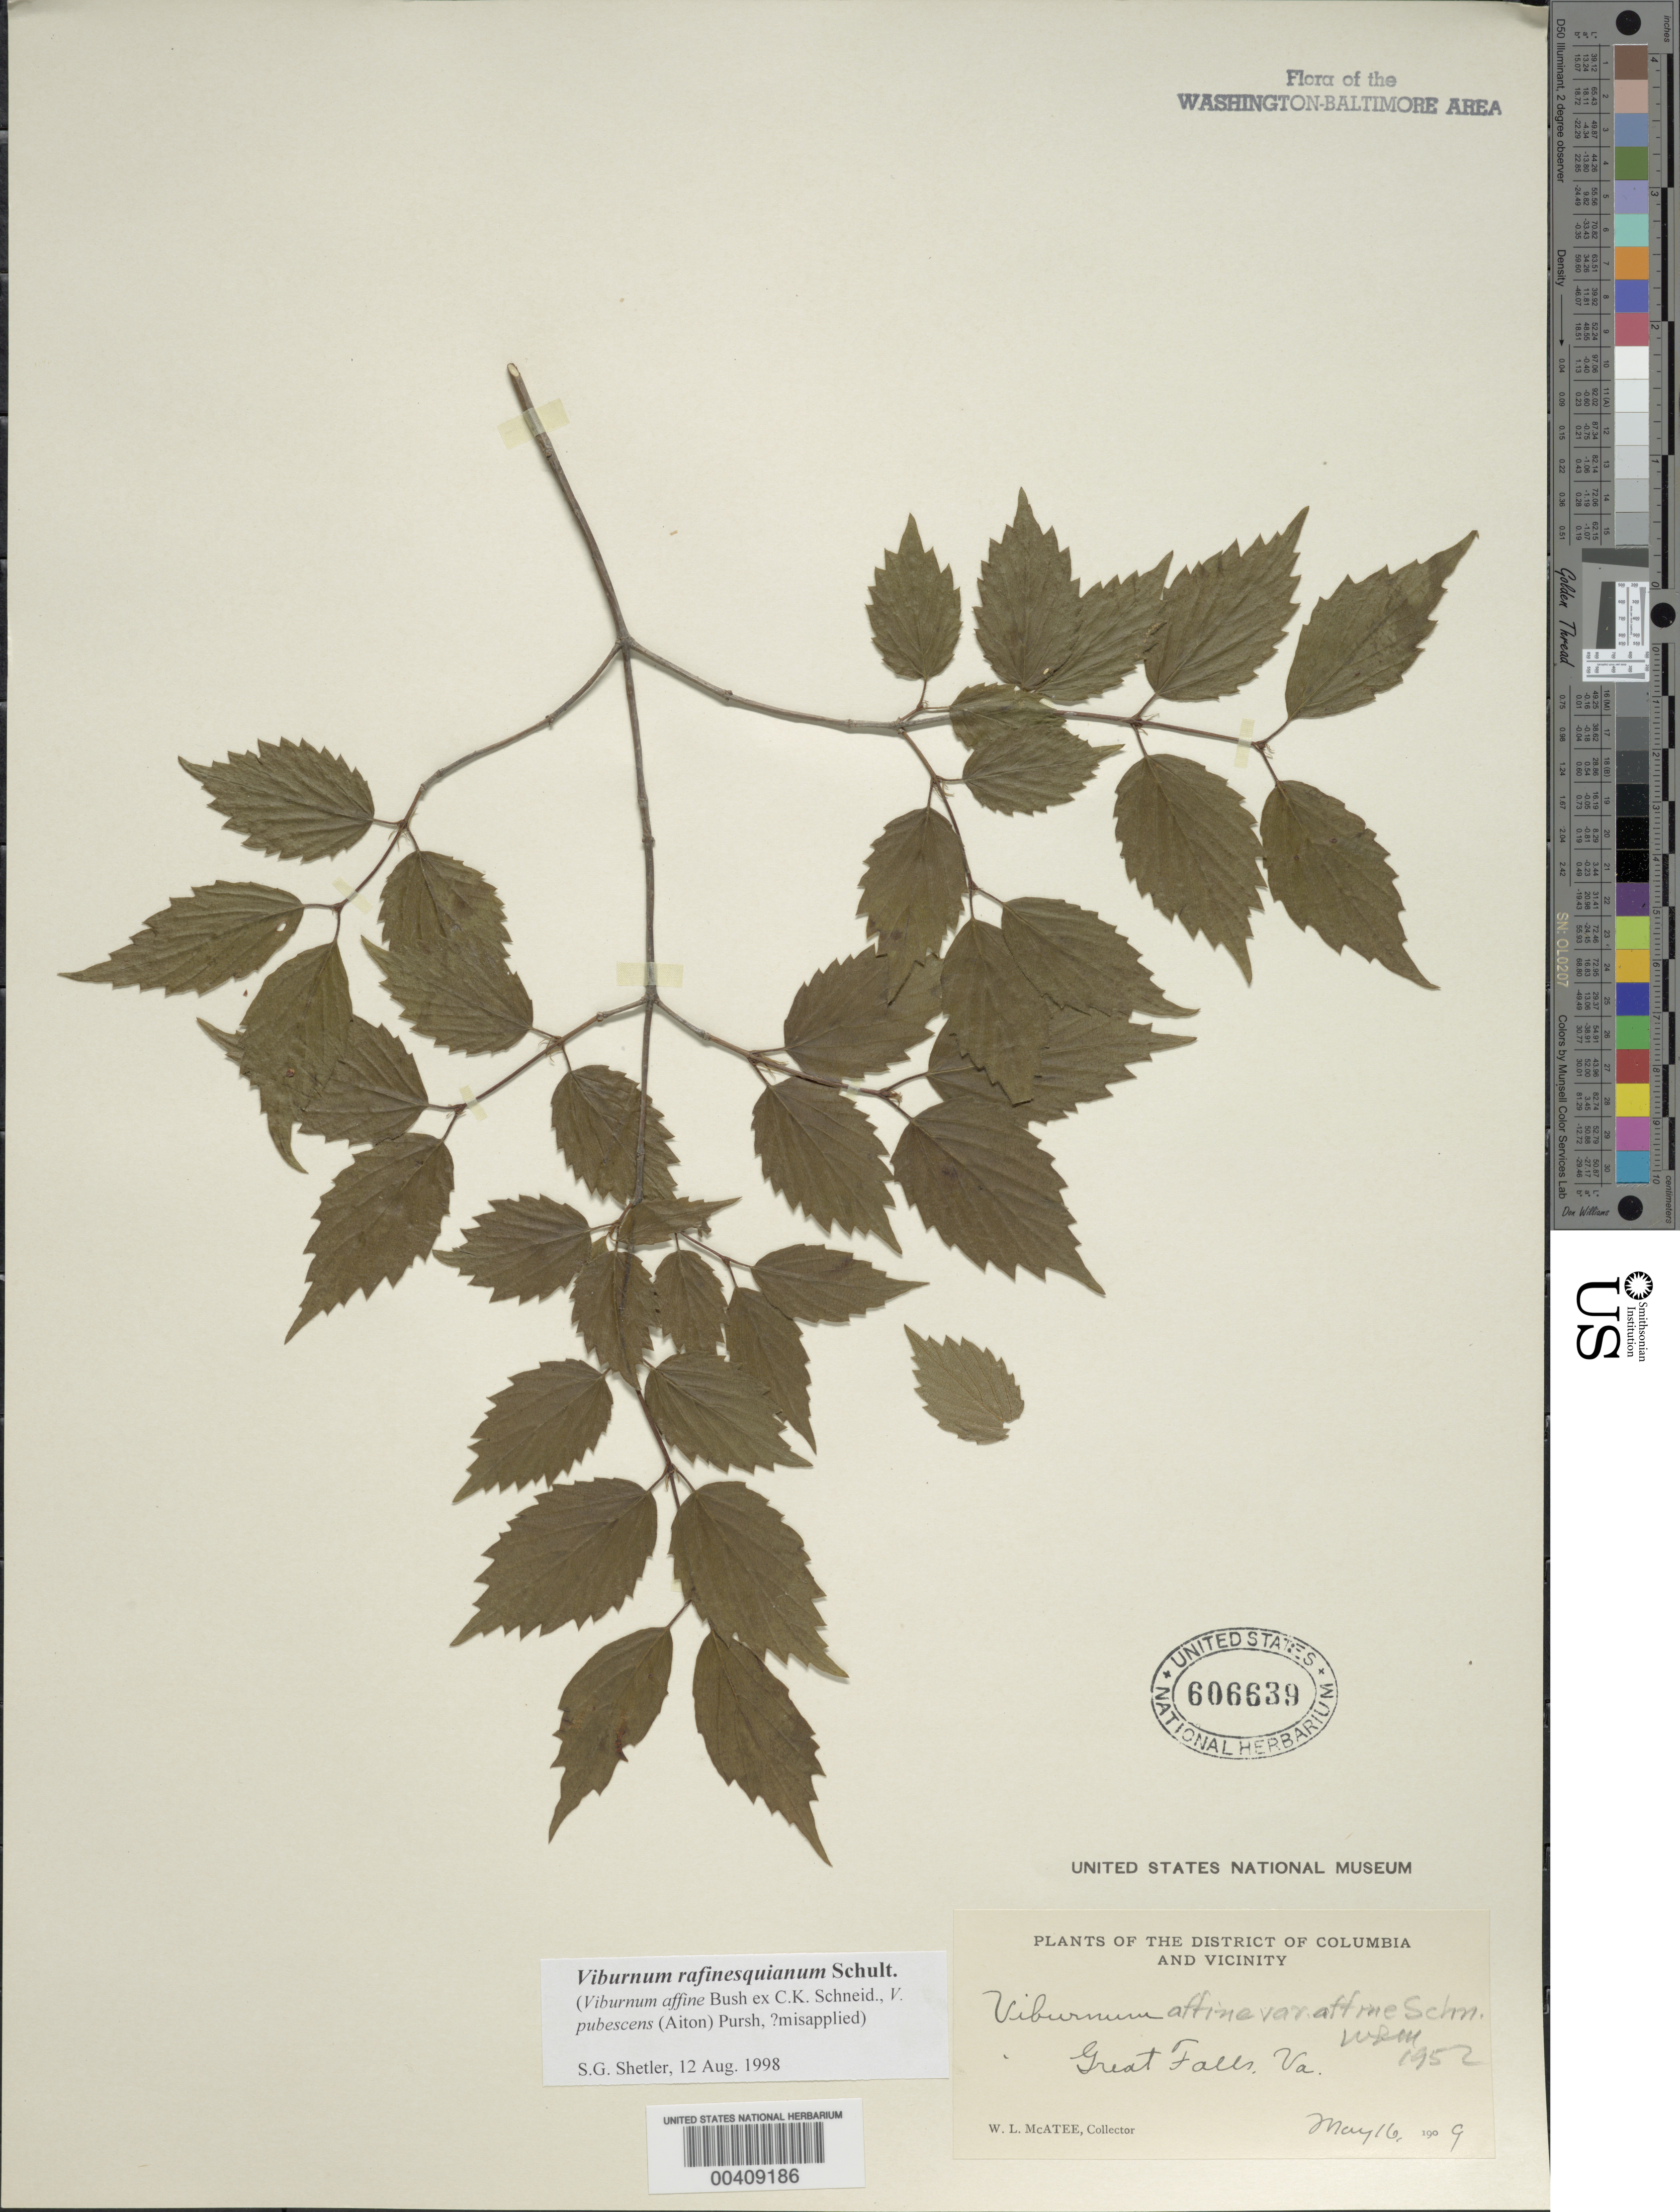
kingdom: Plantae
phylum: Tracheophyta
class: Magnoliopsida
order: Dipsacales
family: Viburnaceae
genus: Viburnum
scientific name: Viburnum rafinesqueanum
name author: Schult.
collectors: W. McAtee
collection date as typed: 16 May 1909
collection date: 1909-05-16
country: United States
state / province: Virginia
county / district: Fairfax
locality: Great Falls C. & O. Canal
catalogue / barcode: US 606639